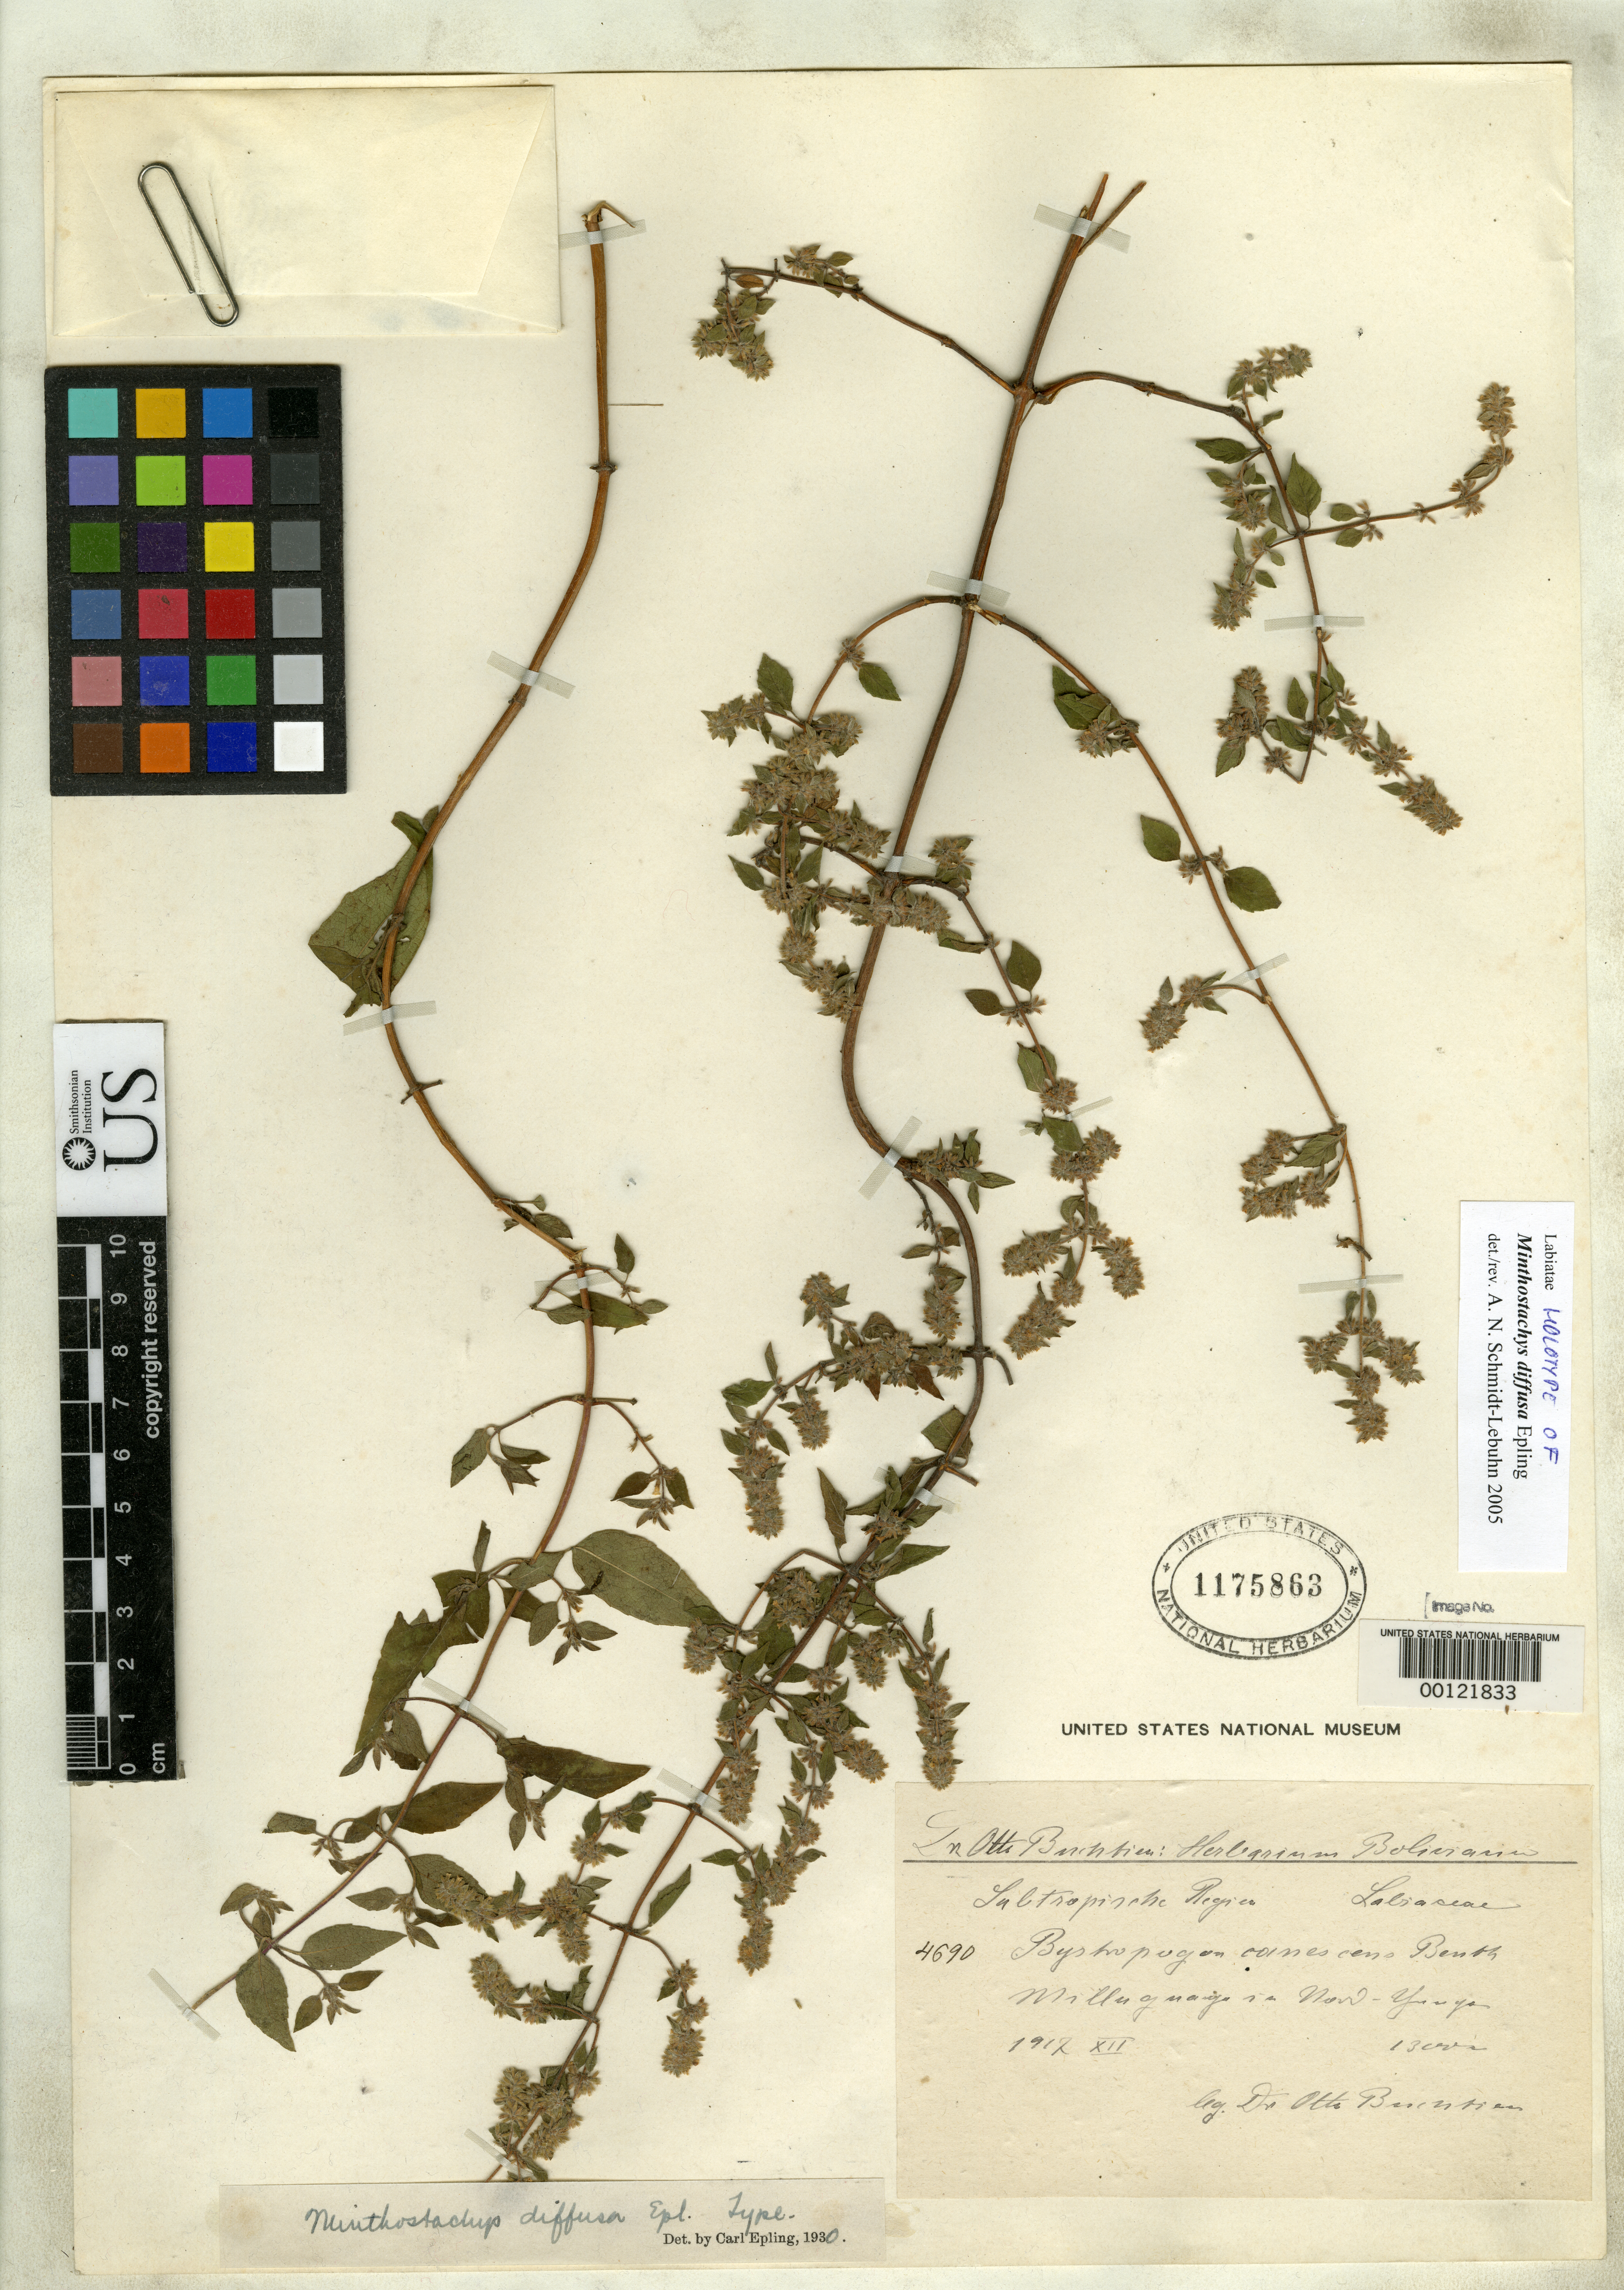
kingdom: Plantae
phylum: Tracheophyta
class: Magnoliopsida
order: Lamiales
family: Lamiaceae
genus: Minthostachys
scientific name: Minthostachys diffusa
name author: Epling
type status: Holotype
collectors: O. Buchtien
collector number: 4690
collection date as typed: Dec 1912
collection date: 1912-12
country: Bolivia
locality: Milluguay.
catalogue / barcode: US 1175863